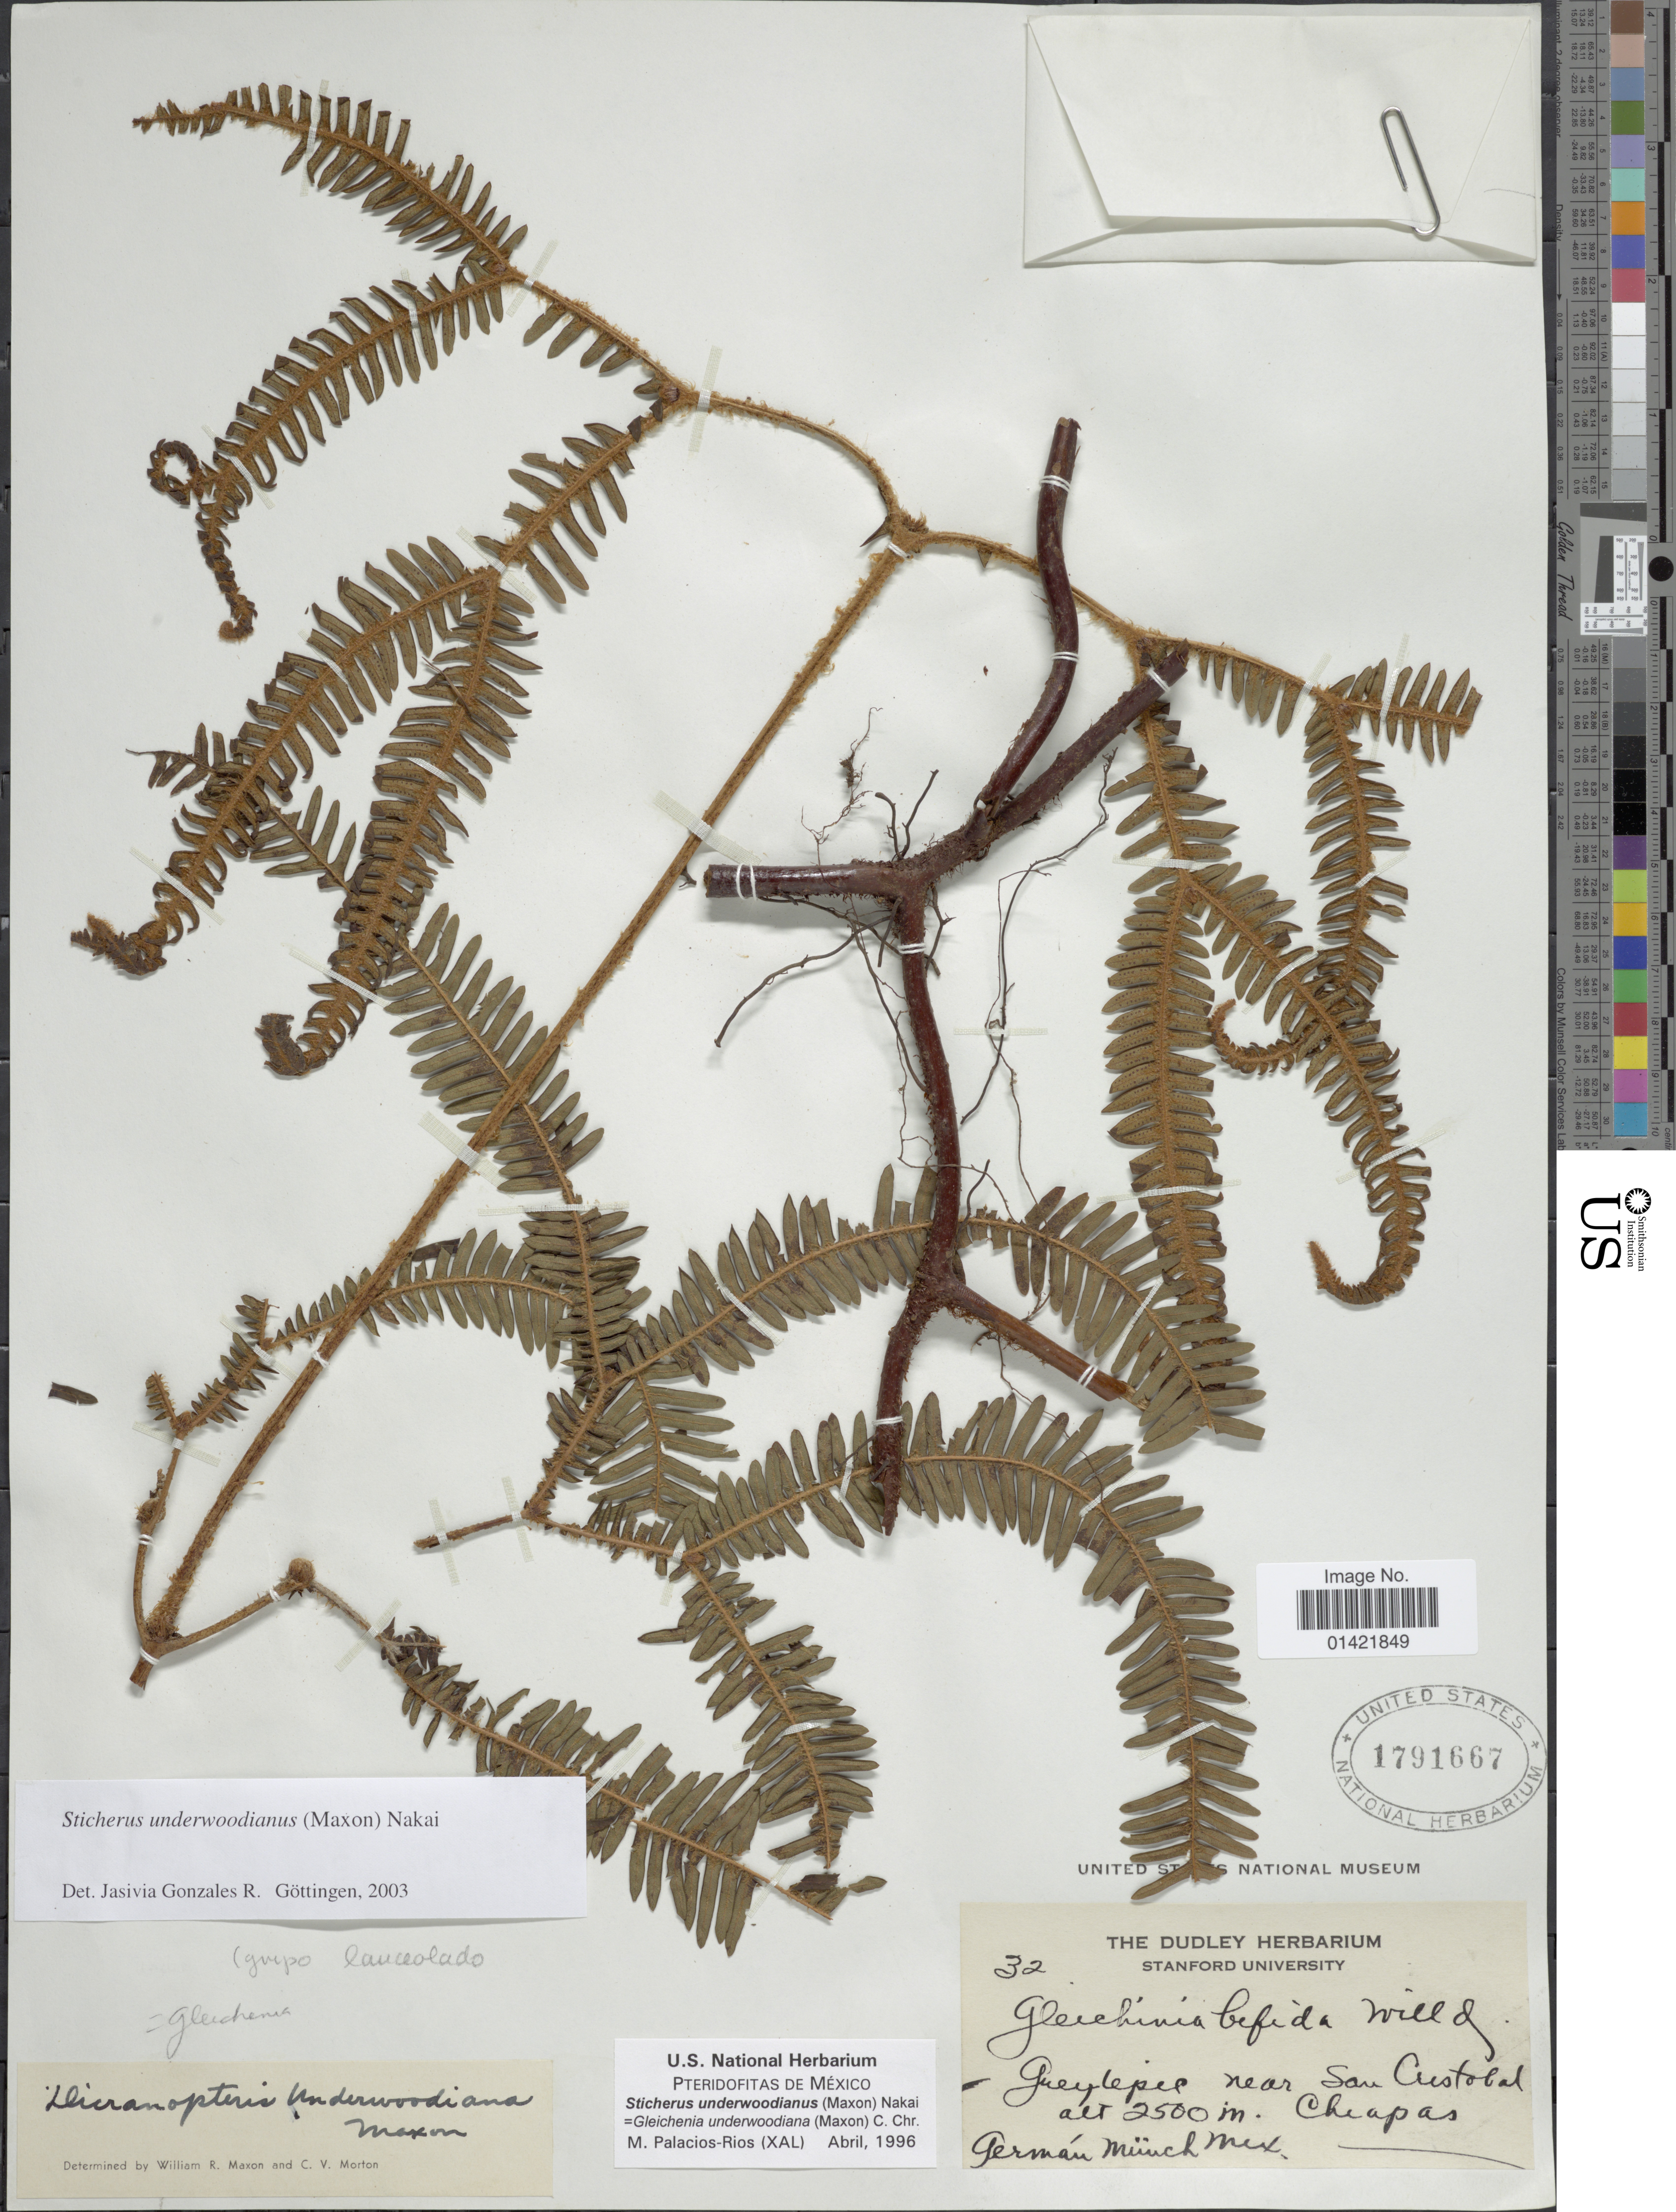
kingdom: Plantae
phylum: Tracheophyta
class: Polypodiopsida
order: Gleicheniales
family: Gleicheniaceae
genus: Sticherus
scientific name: Sticherus underwoodianus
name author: (Maxon) Nakai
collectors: G. Munch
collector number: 32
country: Mexico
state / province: Chiapas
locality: Gueytepec near San Cristobal.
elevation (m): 2500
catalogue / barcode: US 1791667